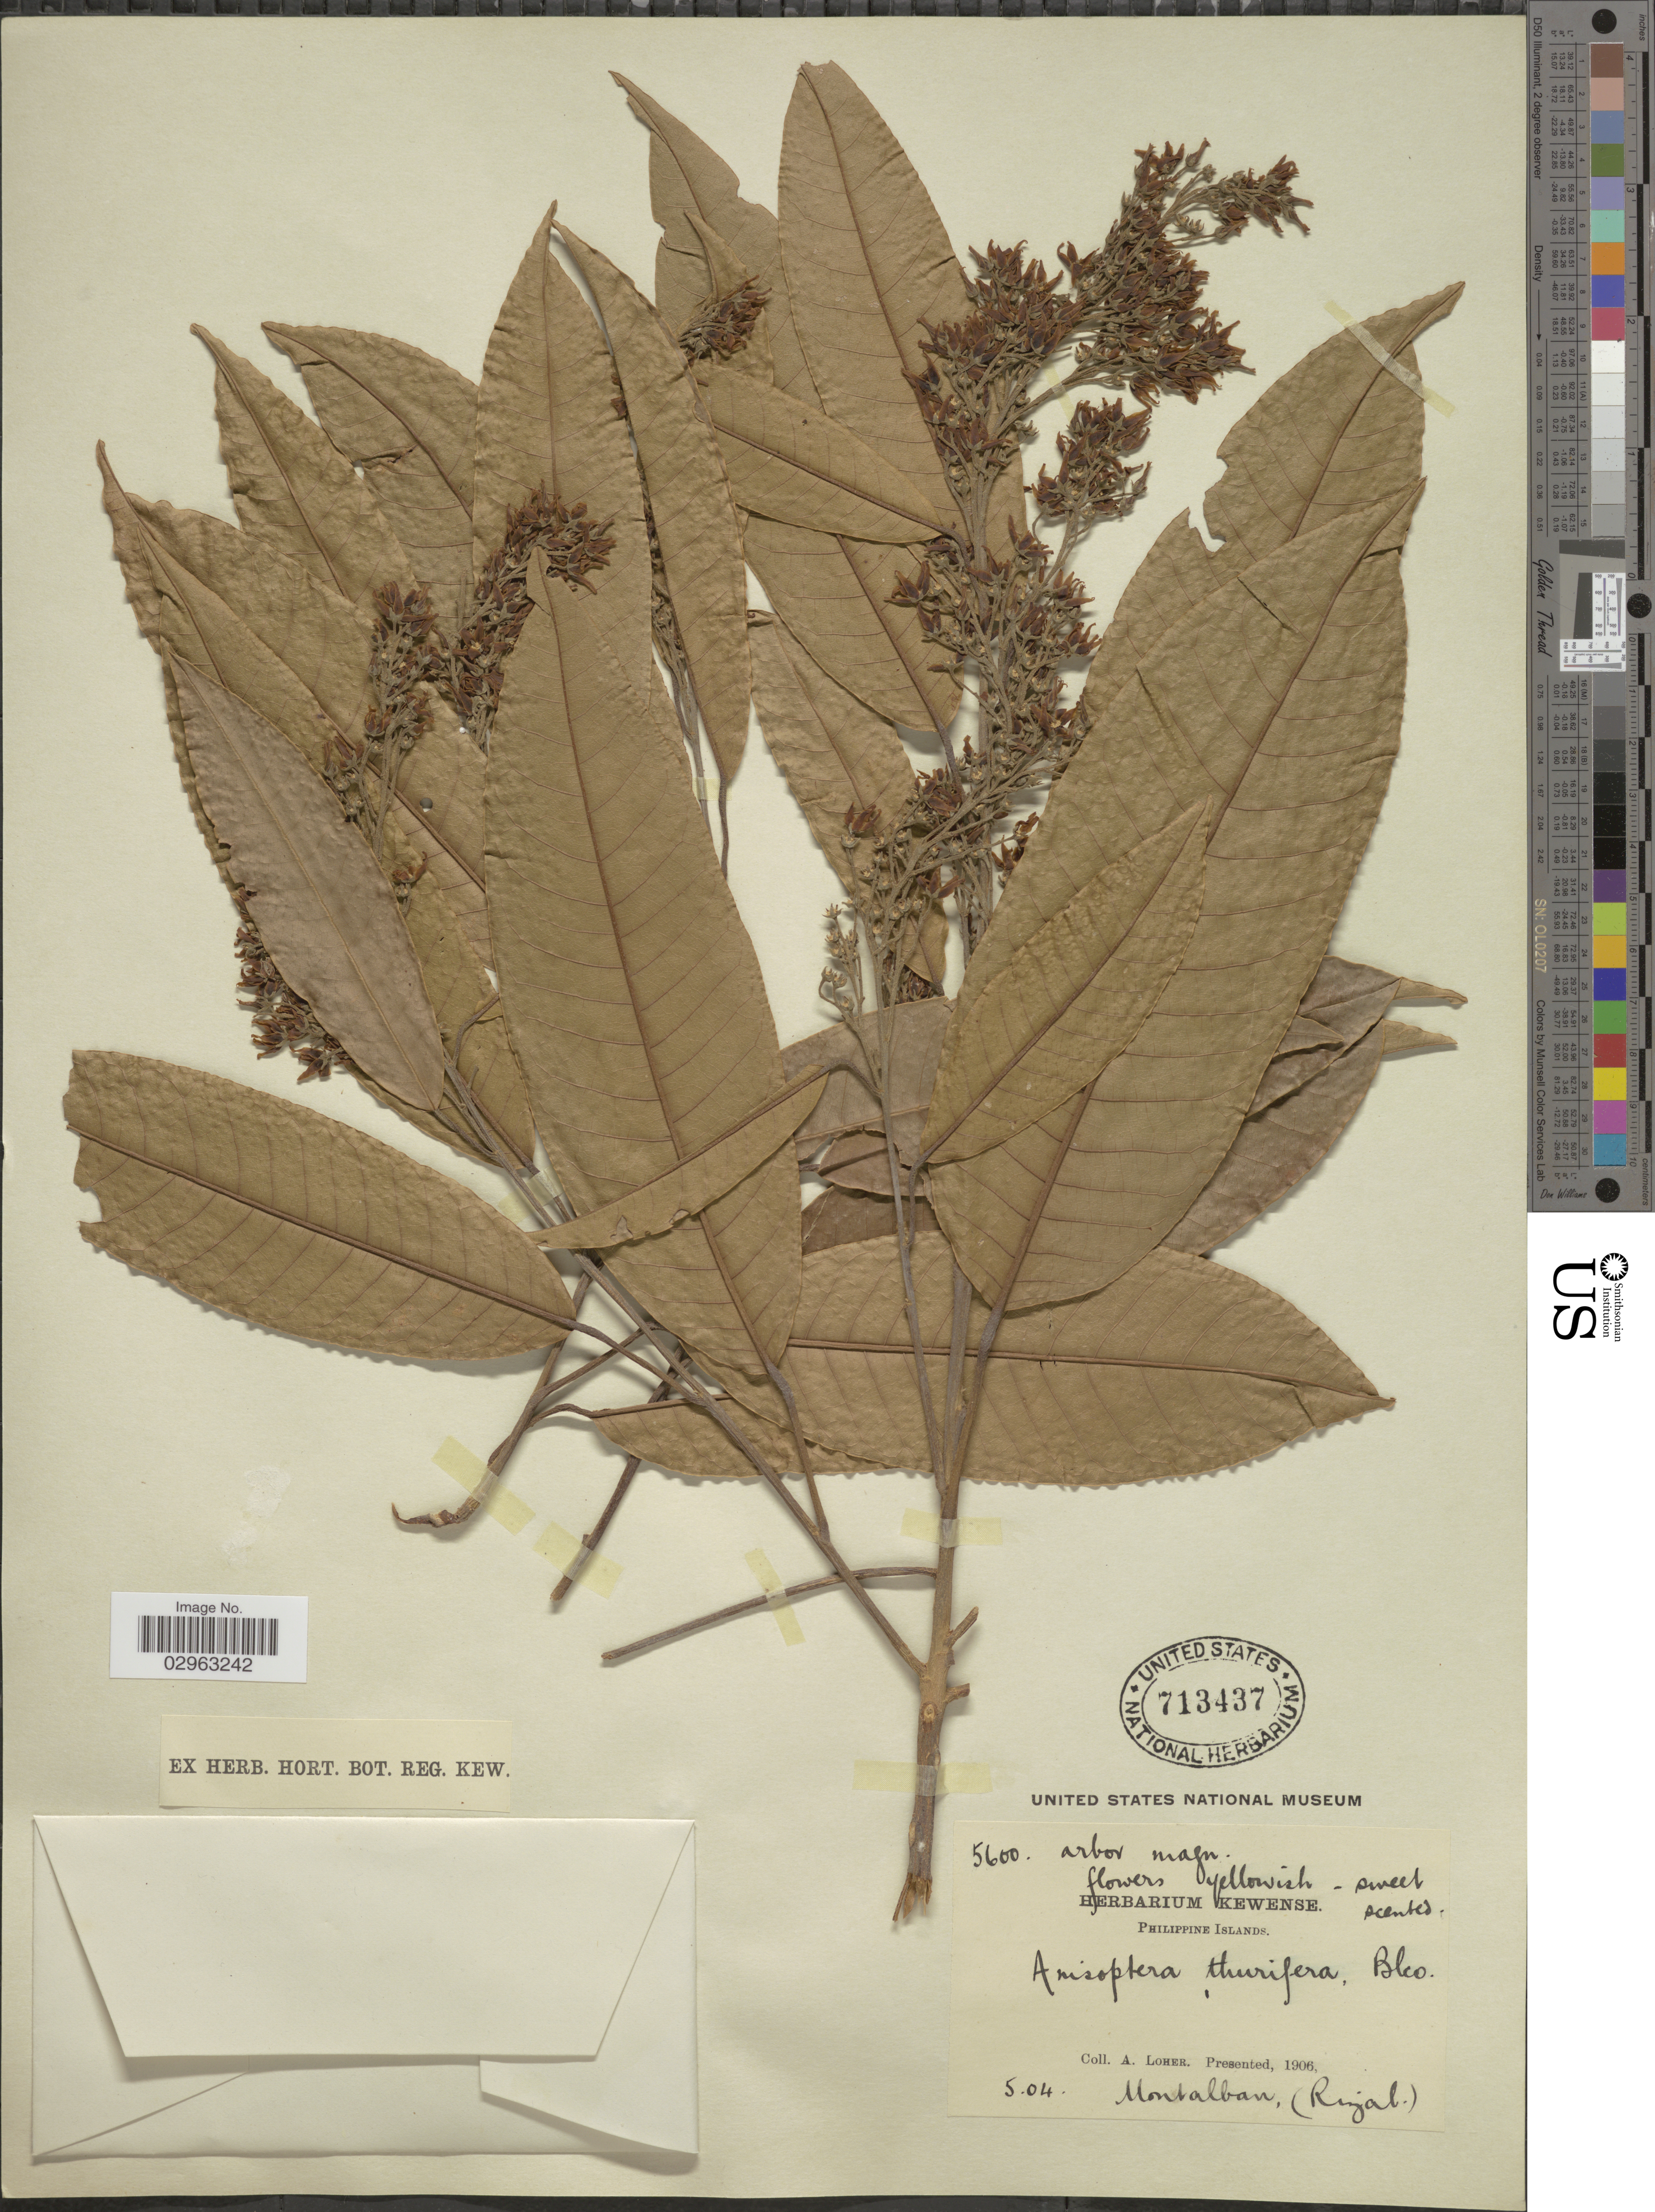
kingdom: Plantae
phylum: Tracheophyta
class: Magnoliopsida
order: Malvales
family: Dipterocarpaceae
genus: Anisoptera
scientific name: Anisoptera thurifera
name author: (Blanco) Blume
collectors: A. Loher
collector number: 5600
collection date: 1906-04-05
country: Philippines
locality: Montalban (Rizal).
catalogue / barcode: US 713437